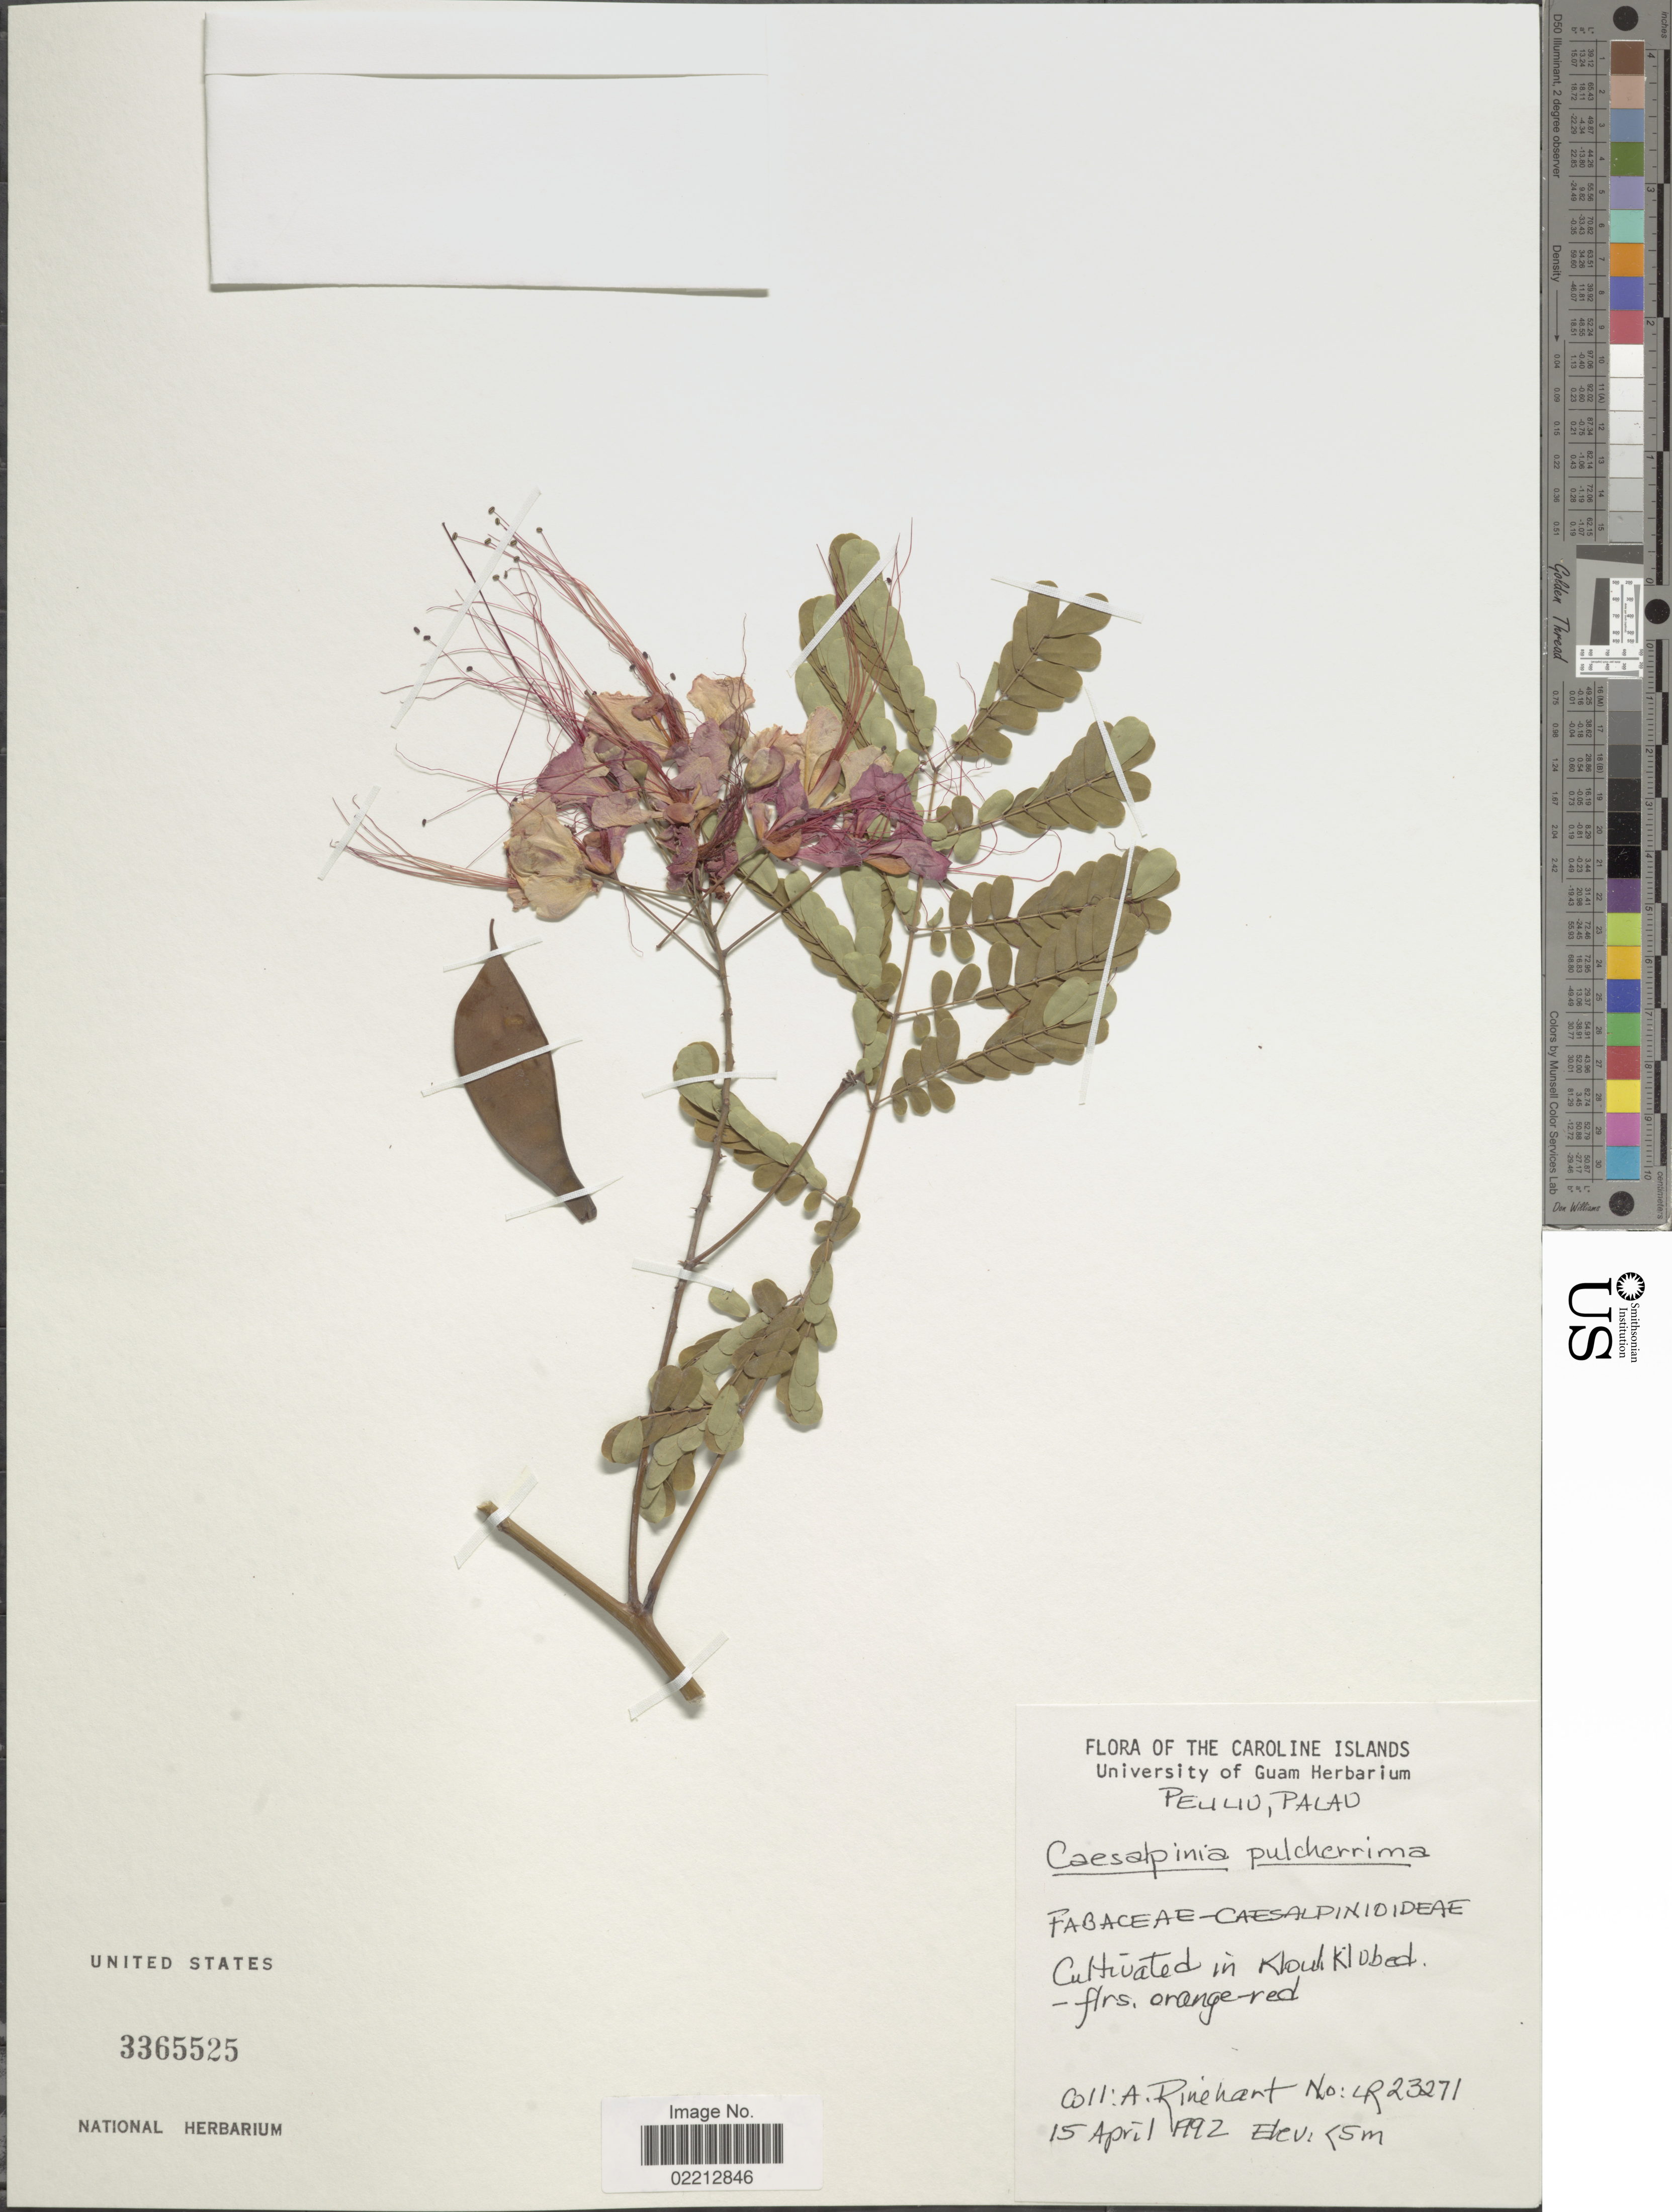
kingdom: Plantae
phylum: Tracheophyta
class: Magnoliopsida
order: Fabales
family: Fabaceae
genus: Caesalpinia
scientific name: Caesalpinia pulcherrima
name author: (L.) Sw.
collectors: A. Rinehart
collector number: LR23271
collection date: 1992-04-15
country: Palau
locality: Caroline Islands, Peuliu, Palau, Klouklubed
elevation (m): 5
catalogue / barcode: US 3365525